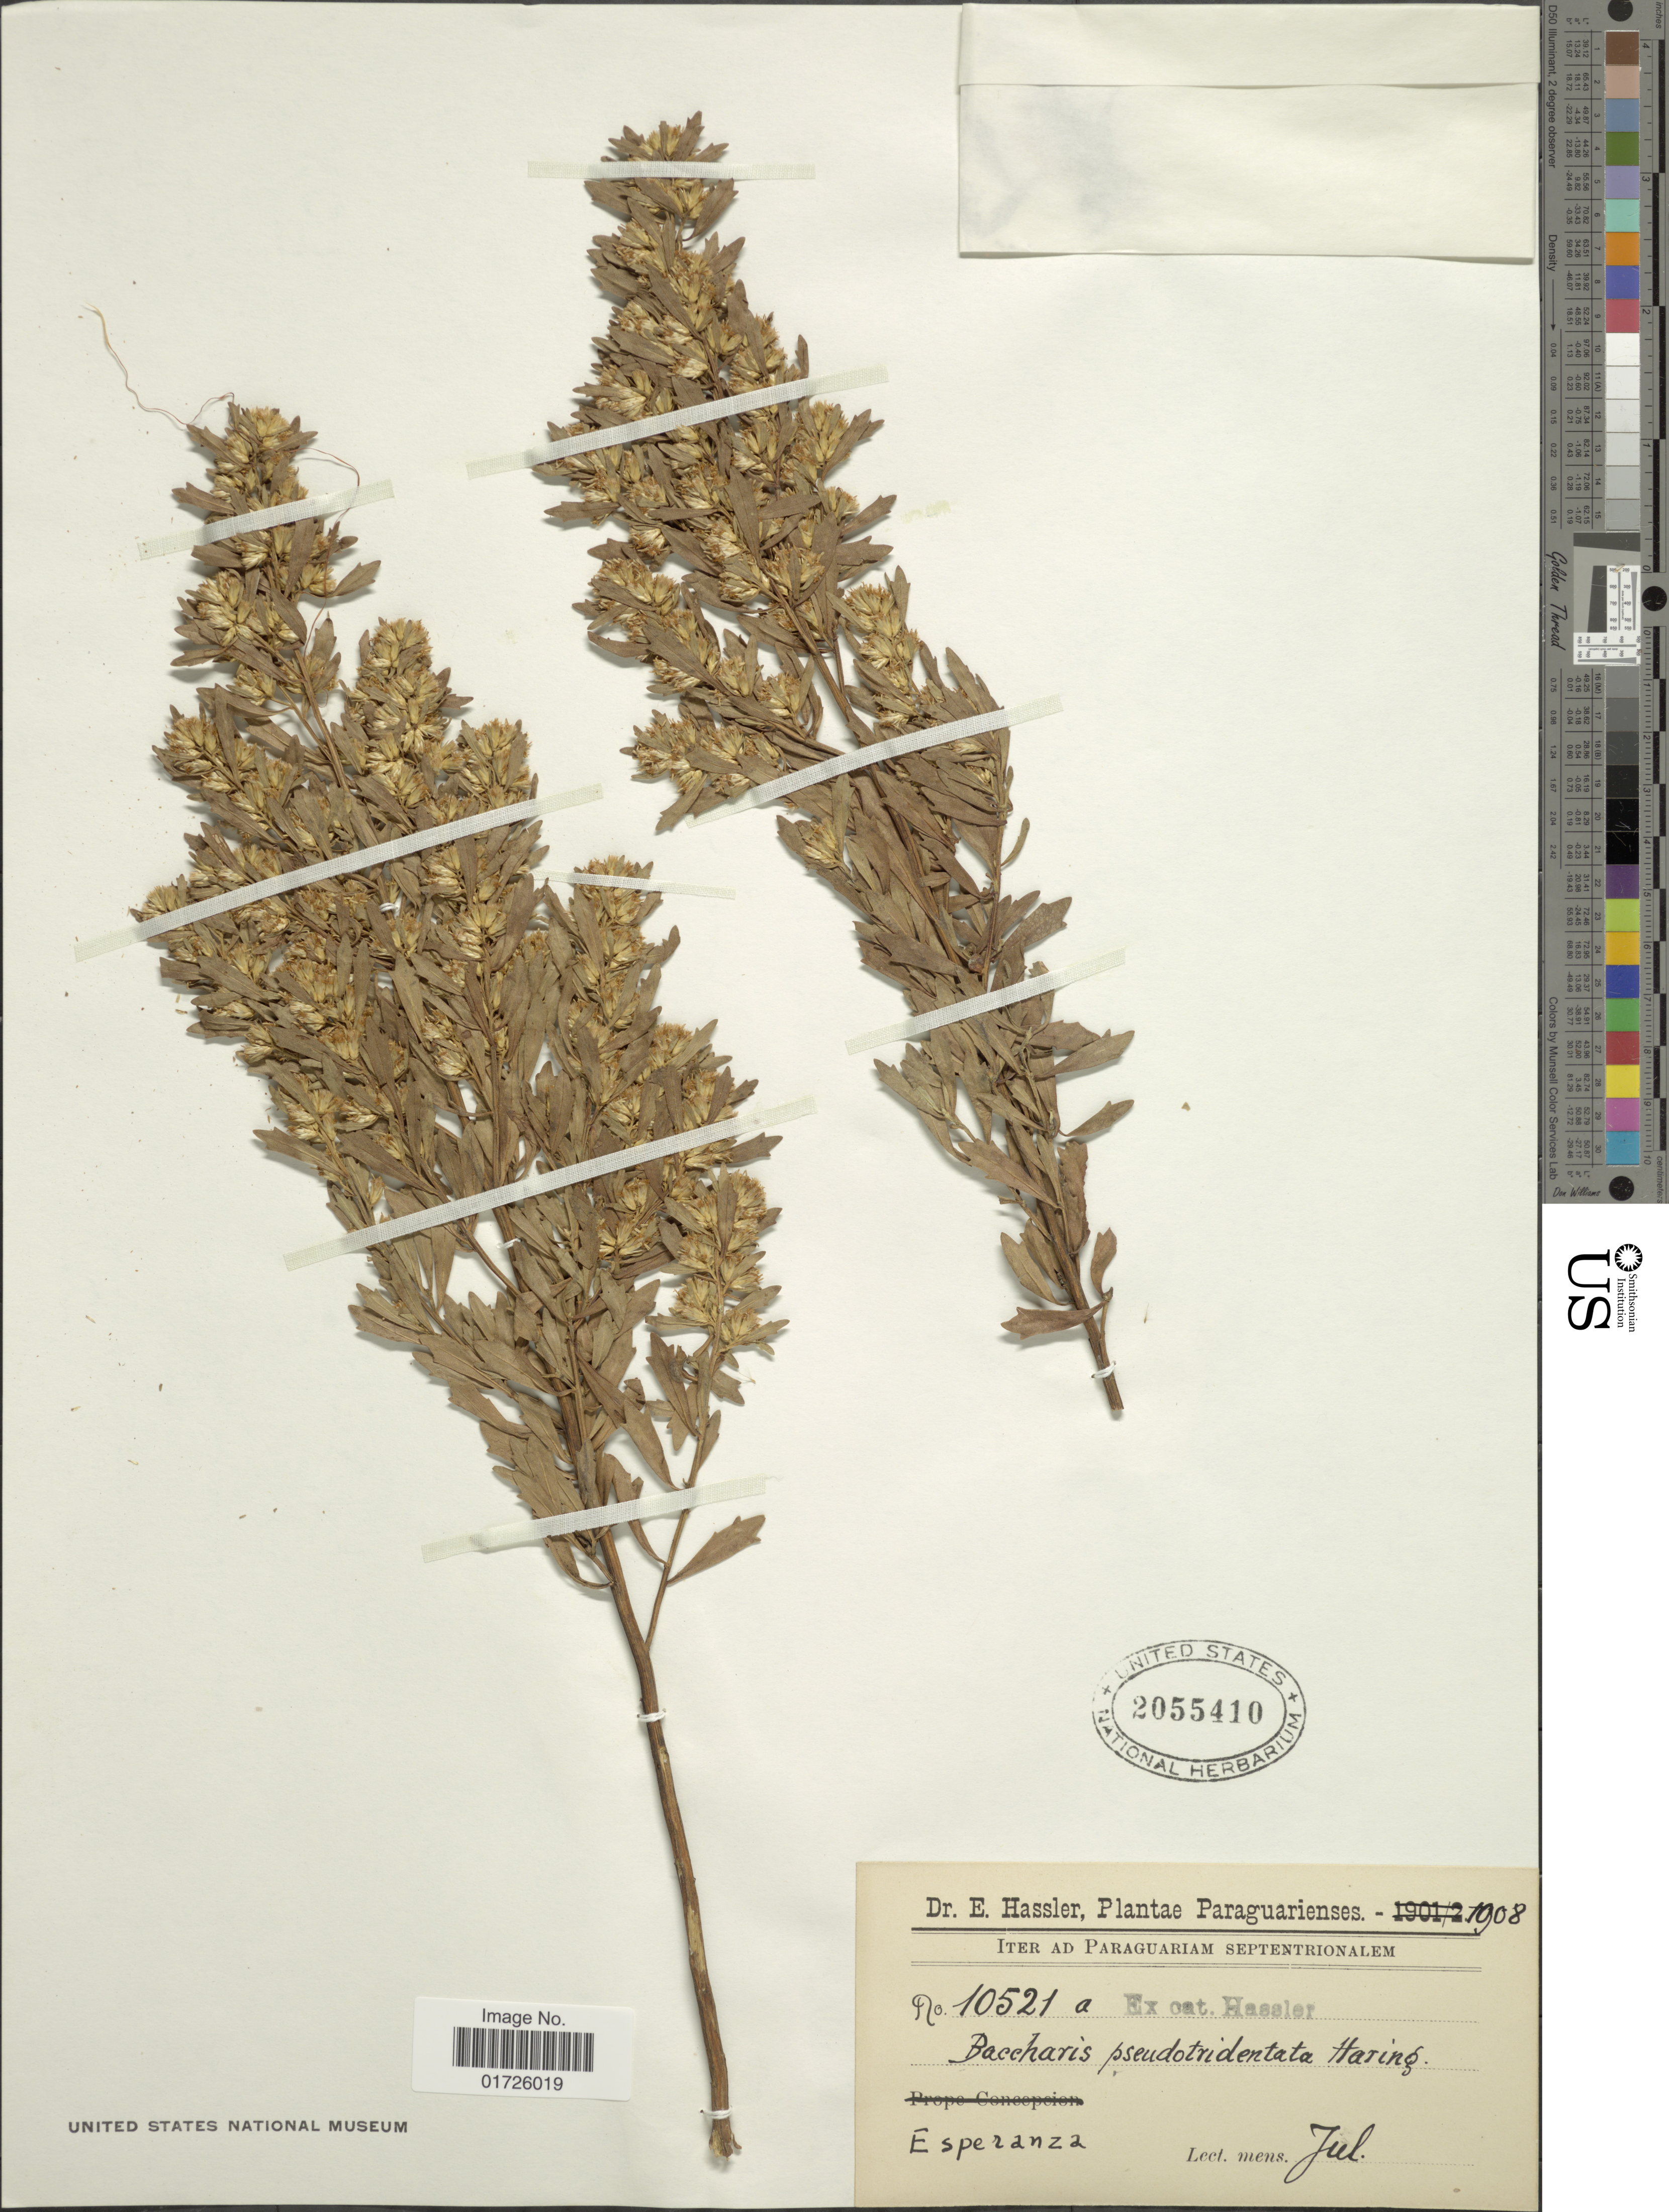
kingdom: Plantae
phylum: Tracheophyta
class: Magnoliopsida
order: Asterales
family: Asteraceae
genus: Baccharis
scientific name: Baccharis pseudotridentata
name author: Heering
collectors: E. Hassler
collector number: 10521a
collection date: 1908-07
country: Paraguay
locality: Esperanza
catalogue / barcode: US 2055410